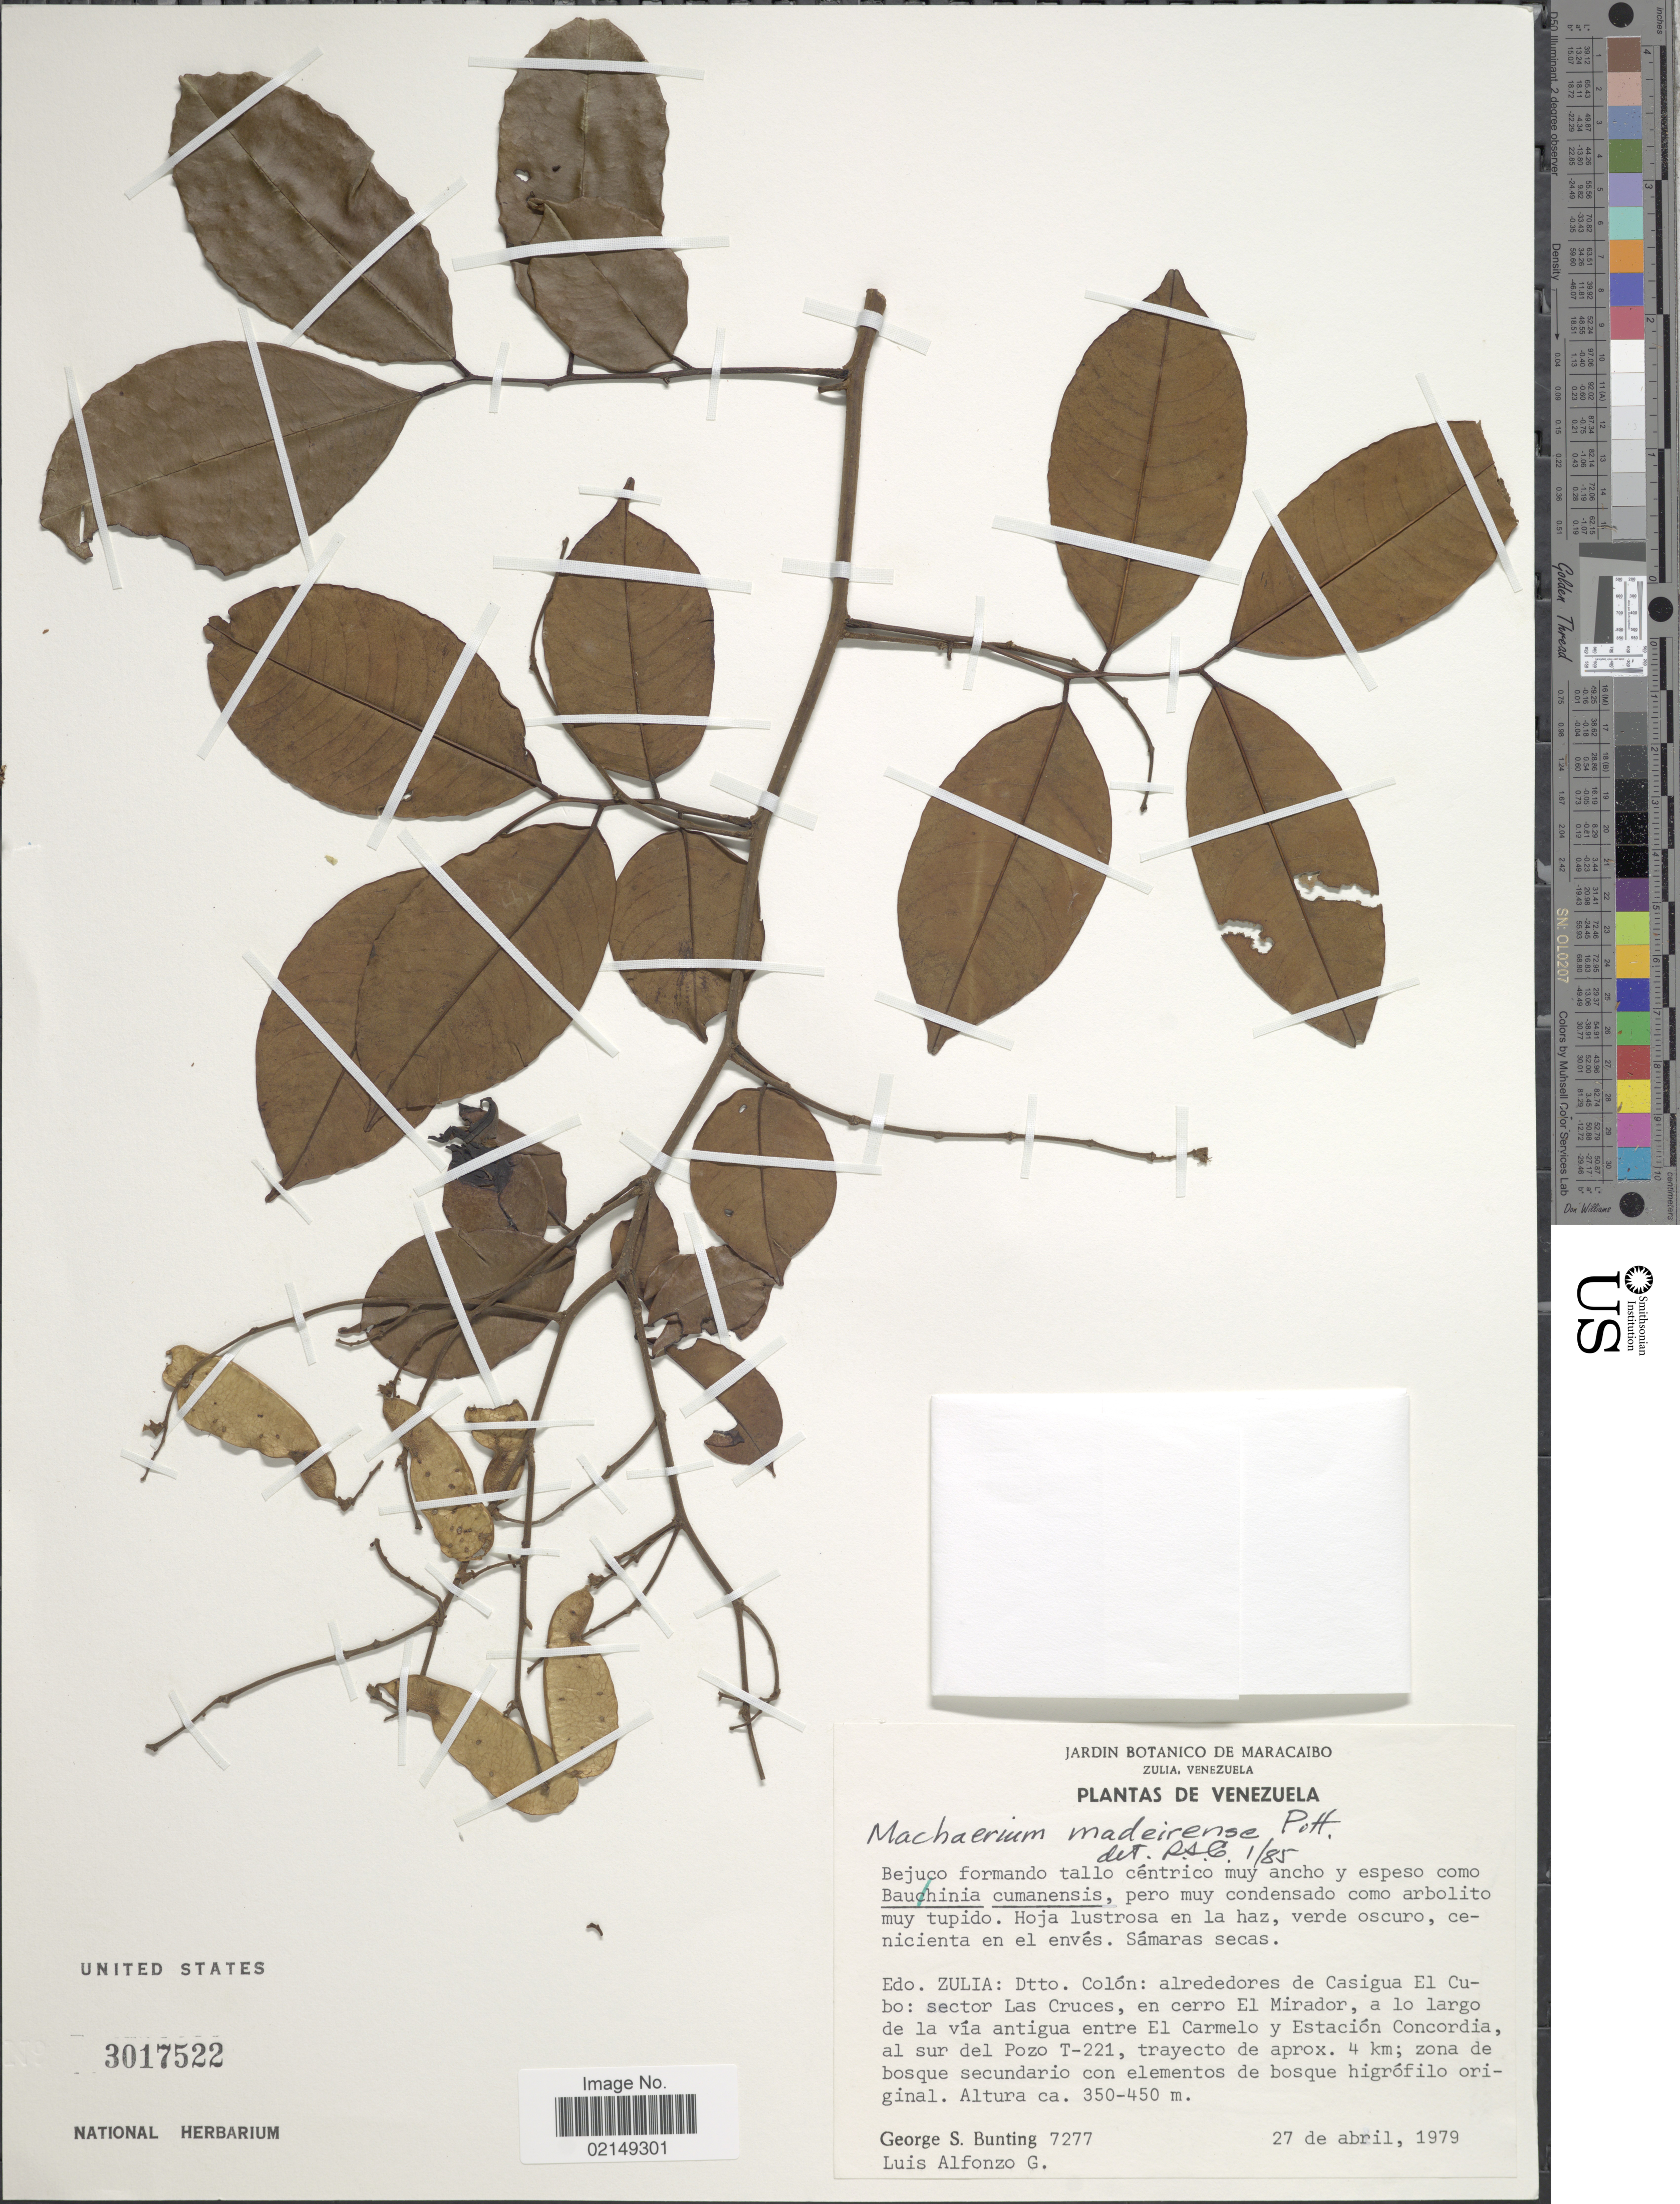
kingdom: Plantae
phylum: Tracheophyta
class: Magnoliopsida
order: Fabales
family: Fabaceae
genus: Machaerium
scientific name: Machaerium madeirense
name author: Pittier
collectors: G. S. Bunting & L. Alfonzo G.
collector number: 7277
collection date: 1979-04-27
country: Venezuela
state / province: Zulia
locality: Dtto. Colon: alrededores de Casigua El Cubo: sector Las Cruces, en cerro El Mirador, a lo largo de la via antigua entre El Carmelo y Estacion Concordia al sur del Pozo T-221, trayecto de approx. 4 km;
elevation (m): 350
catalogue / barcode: US 3017522